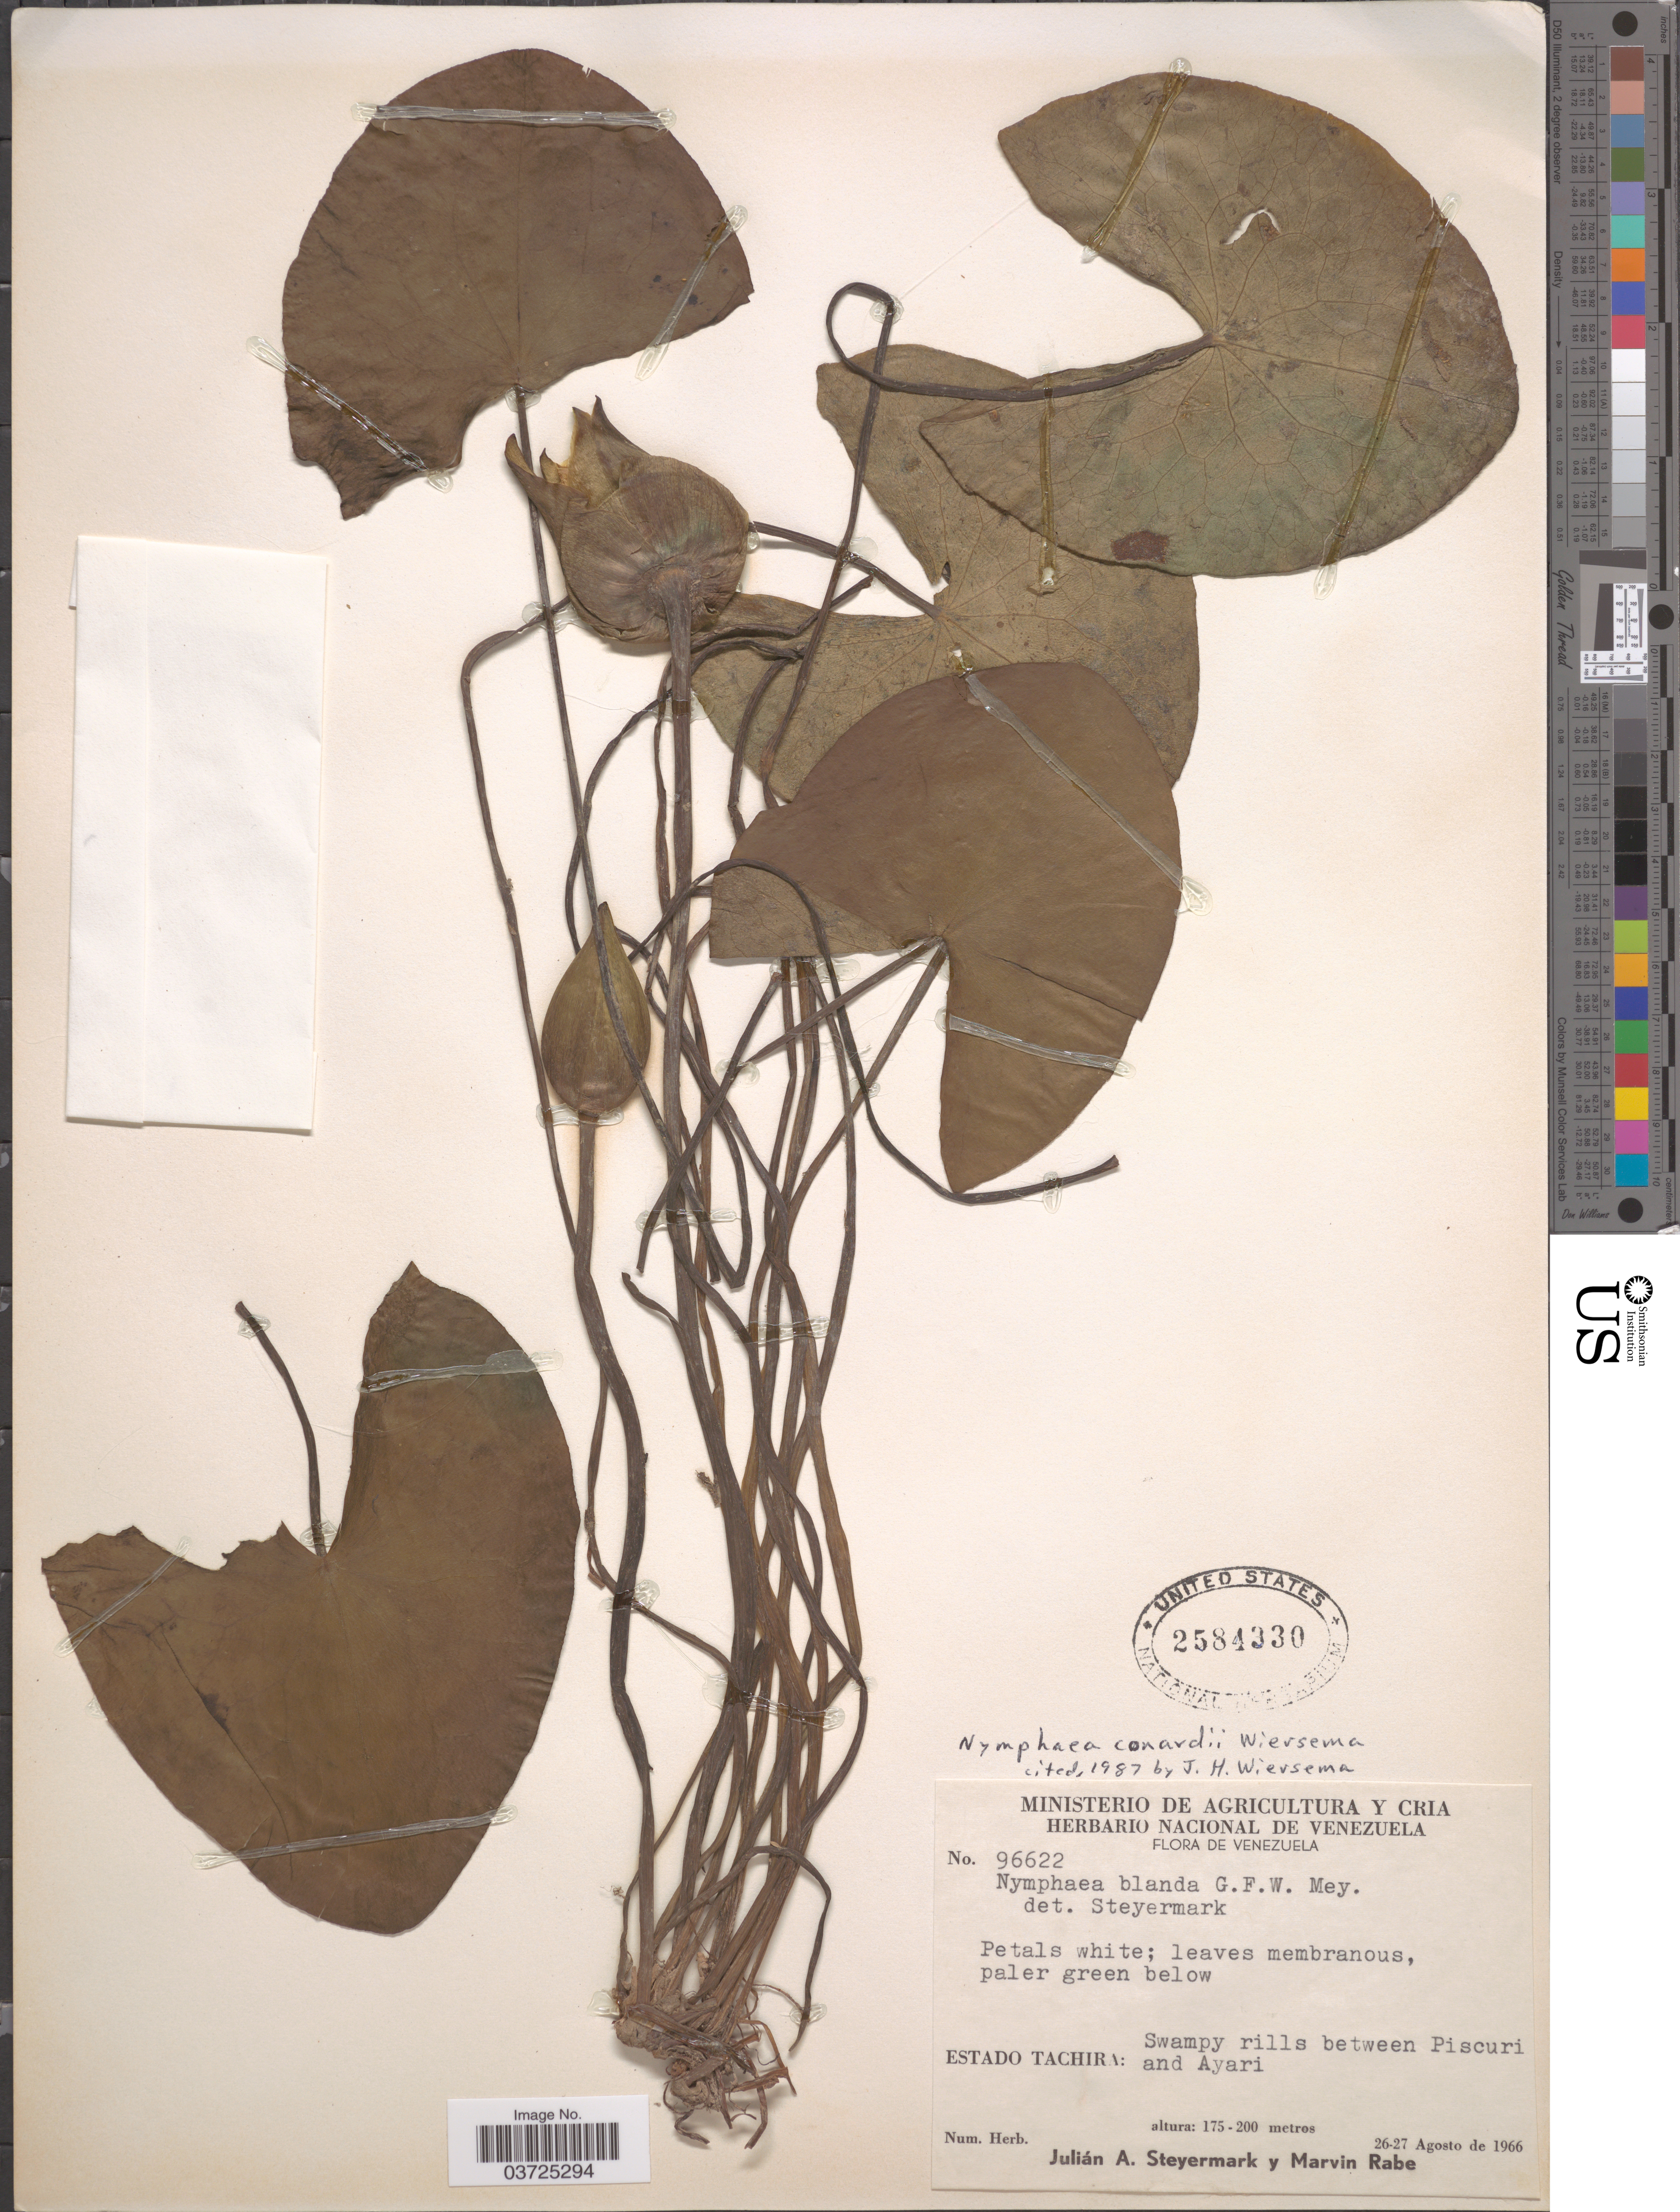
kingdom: Plantae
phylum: Tracheophyta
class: Magnoliopsida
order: Nymphaeales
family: Nymphaeaceae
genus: Nymphaea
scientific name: Nymphaea conardii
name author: Wiersema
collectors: J. Steyermark & M. Rabe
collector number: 96622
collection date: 1966-08-26/1966-08-27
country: Venezuela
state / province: Tachira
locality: Swampy rills between Piscuri and ayari.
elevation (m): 175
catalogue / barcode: US 2584330